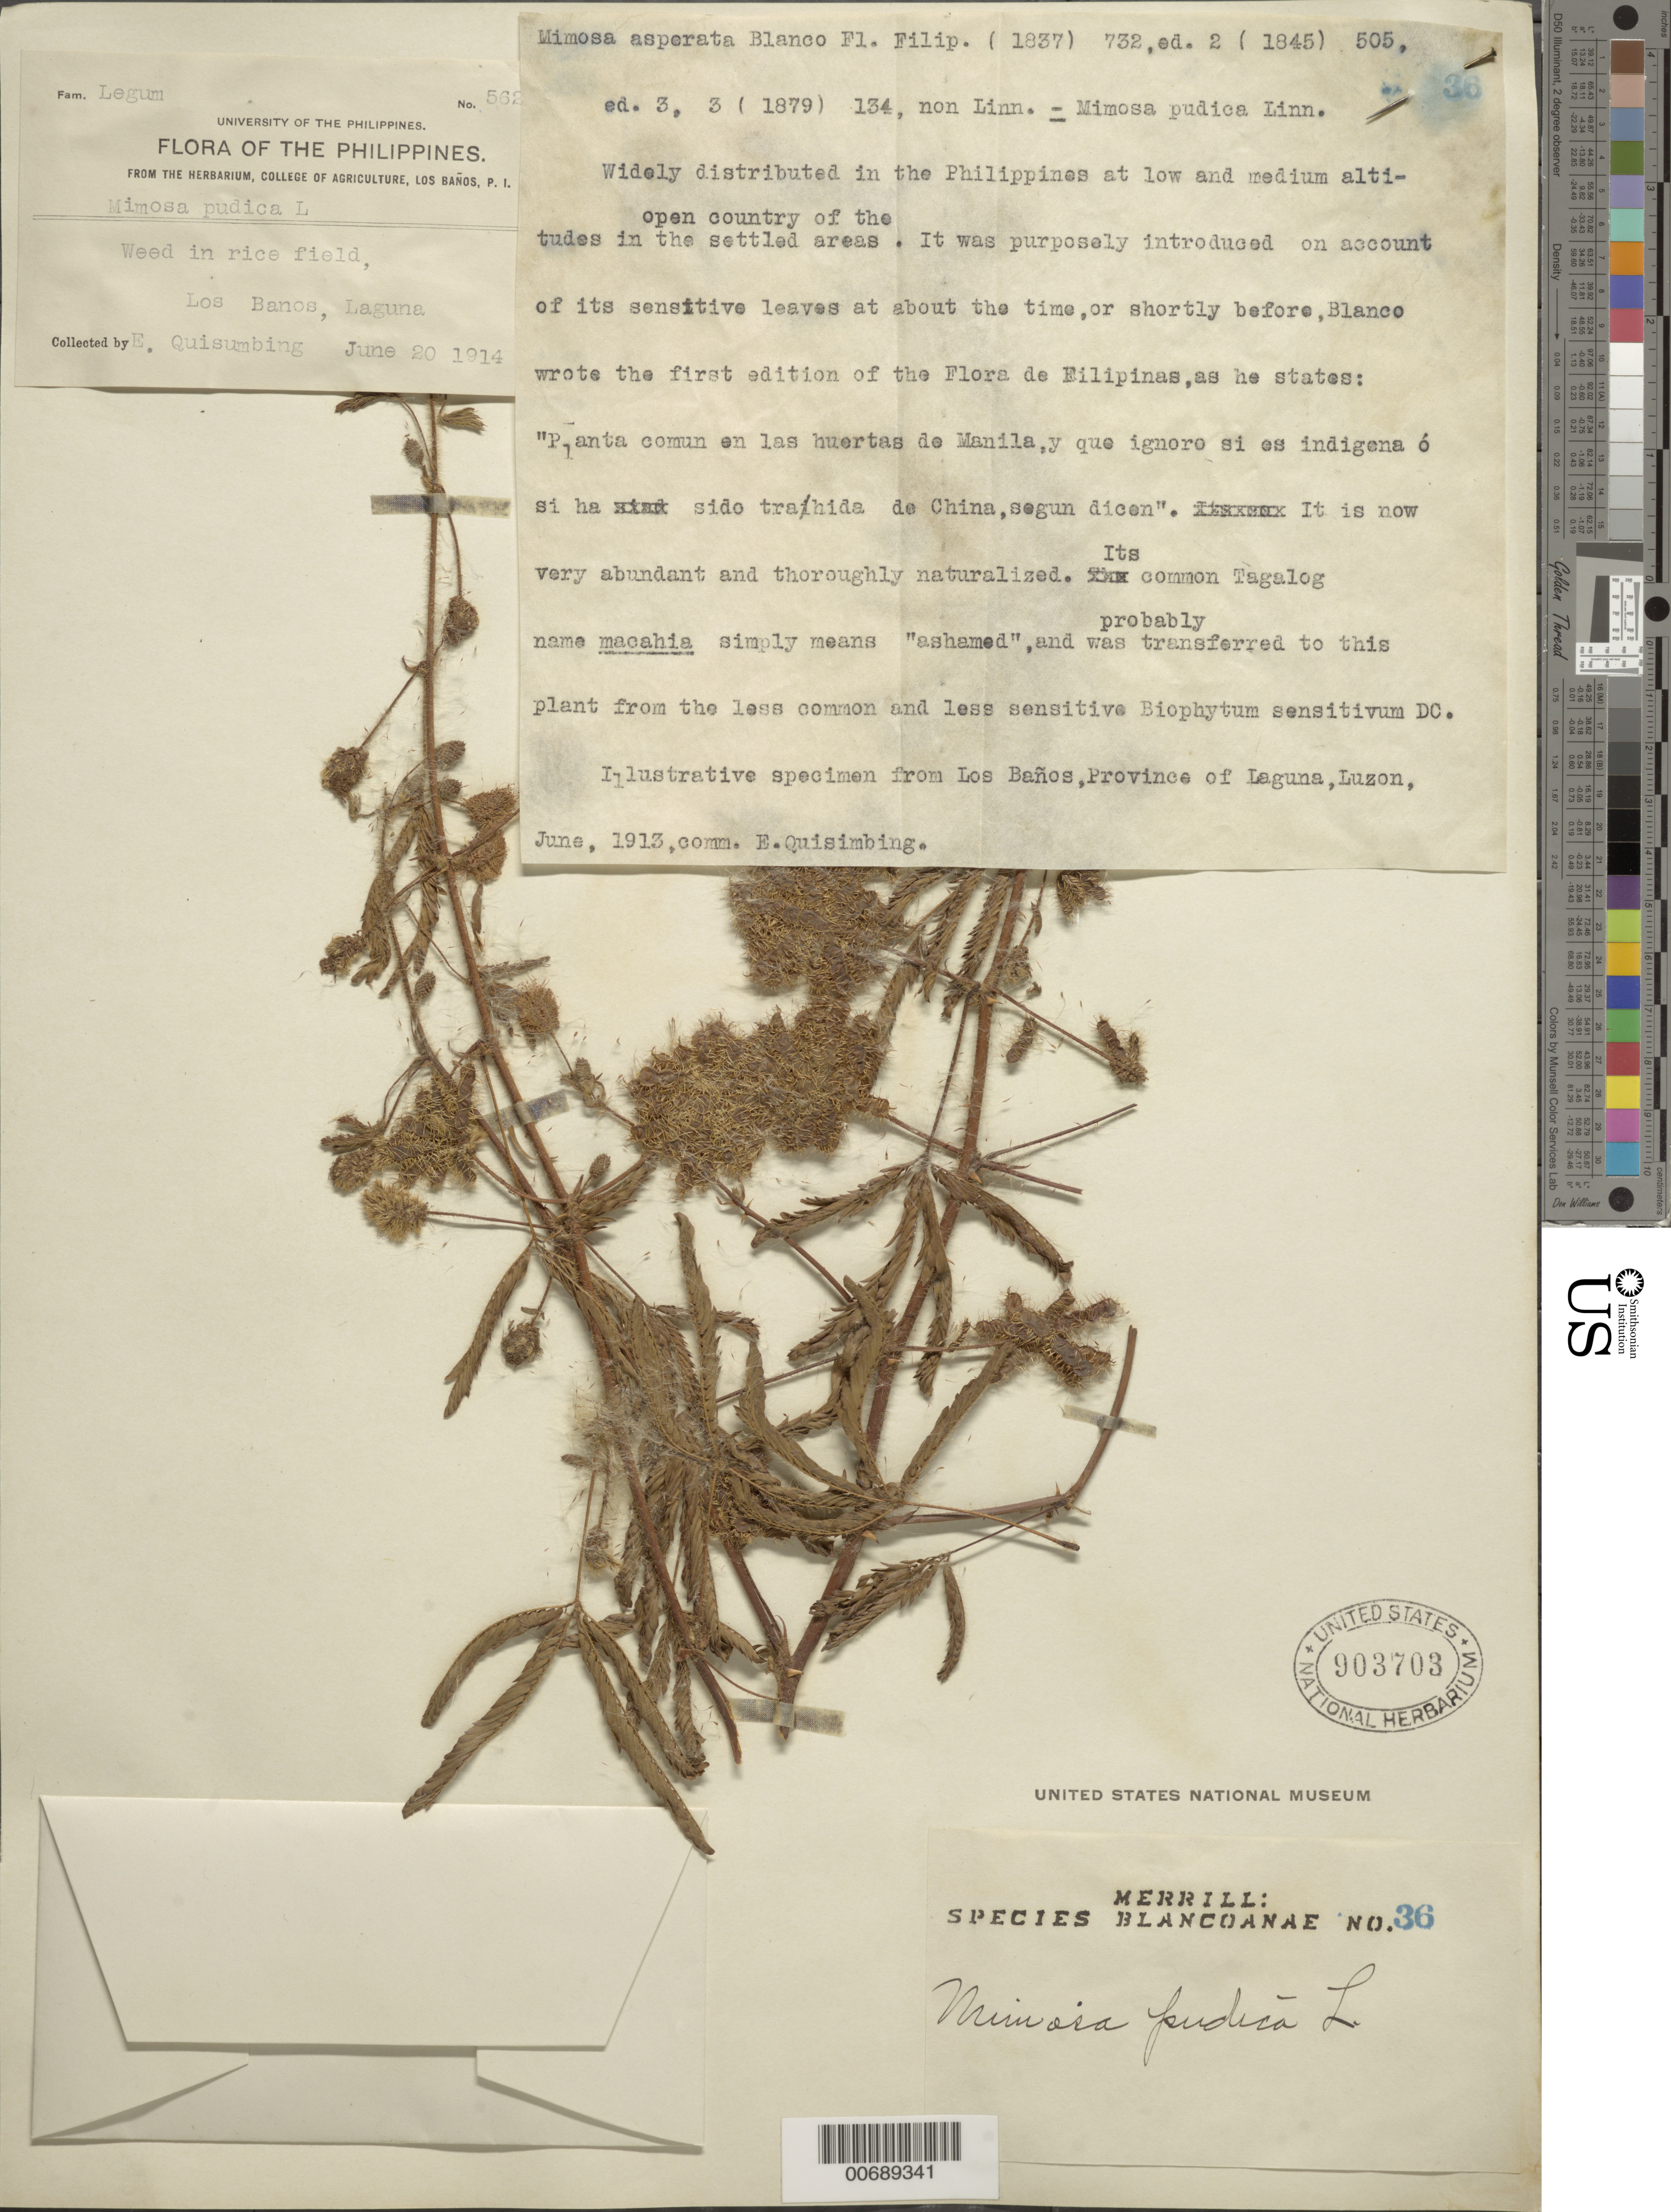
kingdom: Plantae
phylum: Tracheophyta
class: Magnoliopsida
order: Fabales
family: Fabaceae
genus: Mimosa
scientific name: Mimosa sp.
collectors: E. Quisumbing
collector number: Sp. Blancoan. 0036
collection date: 1913-06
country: Philippines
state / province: Calabarzon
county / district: Laguna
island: Luzon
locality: Los Baños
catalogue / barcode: US 903703